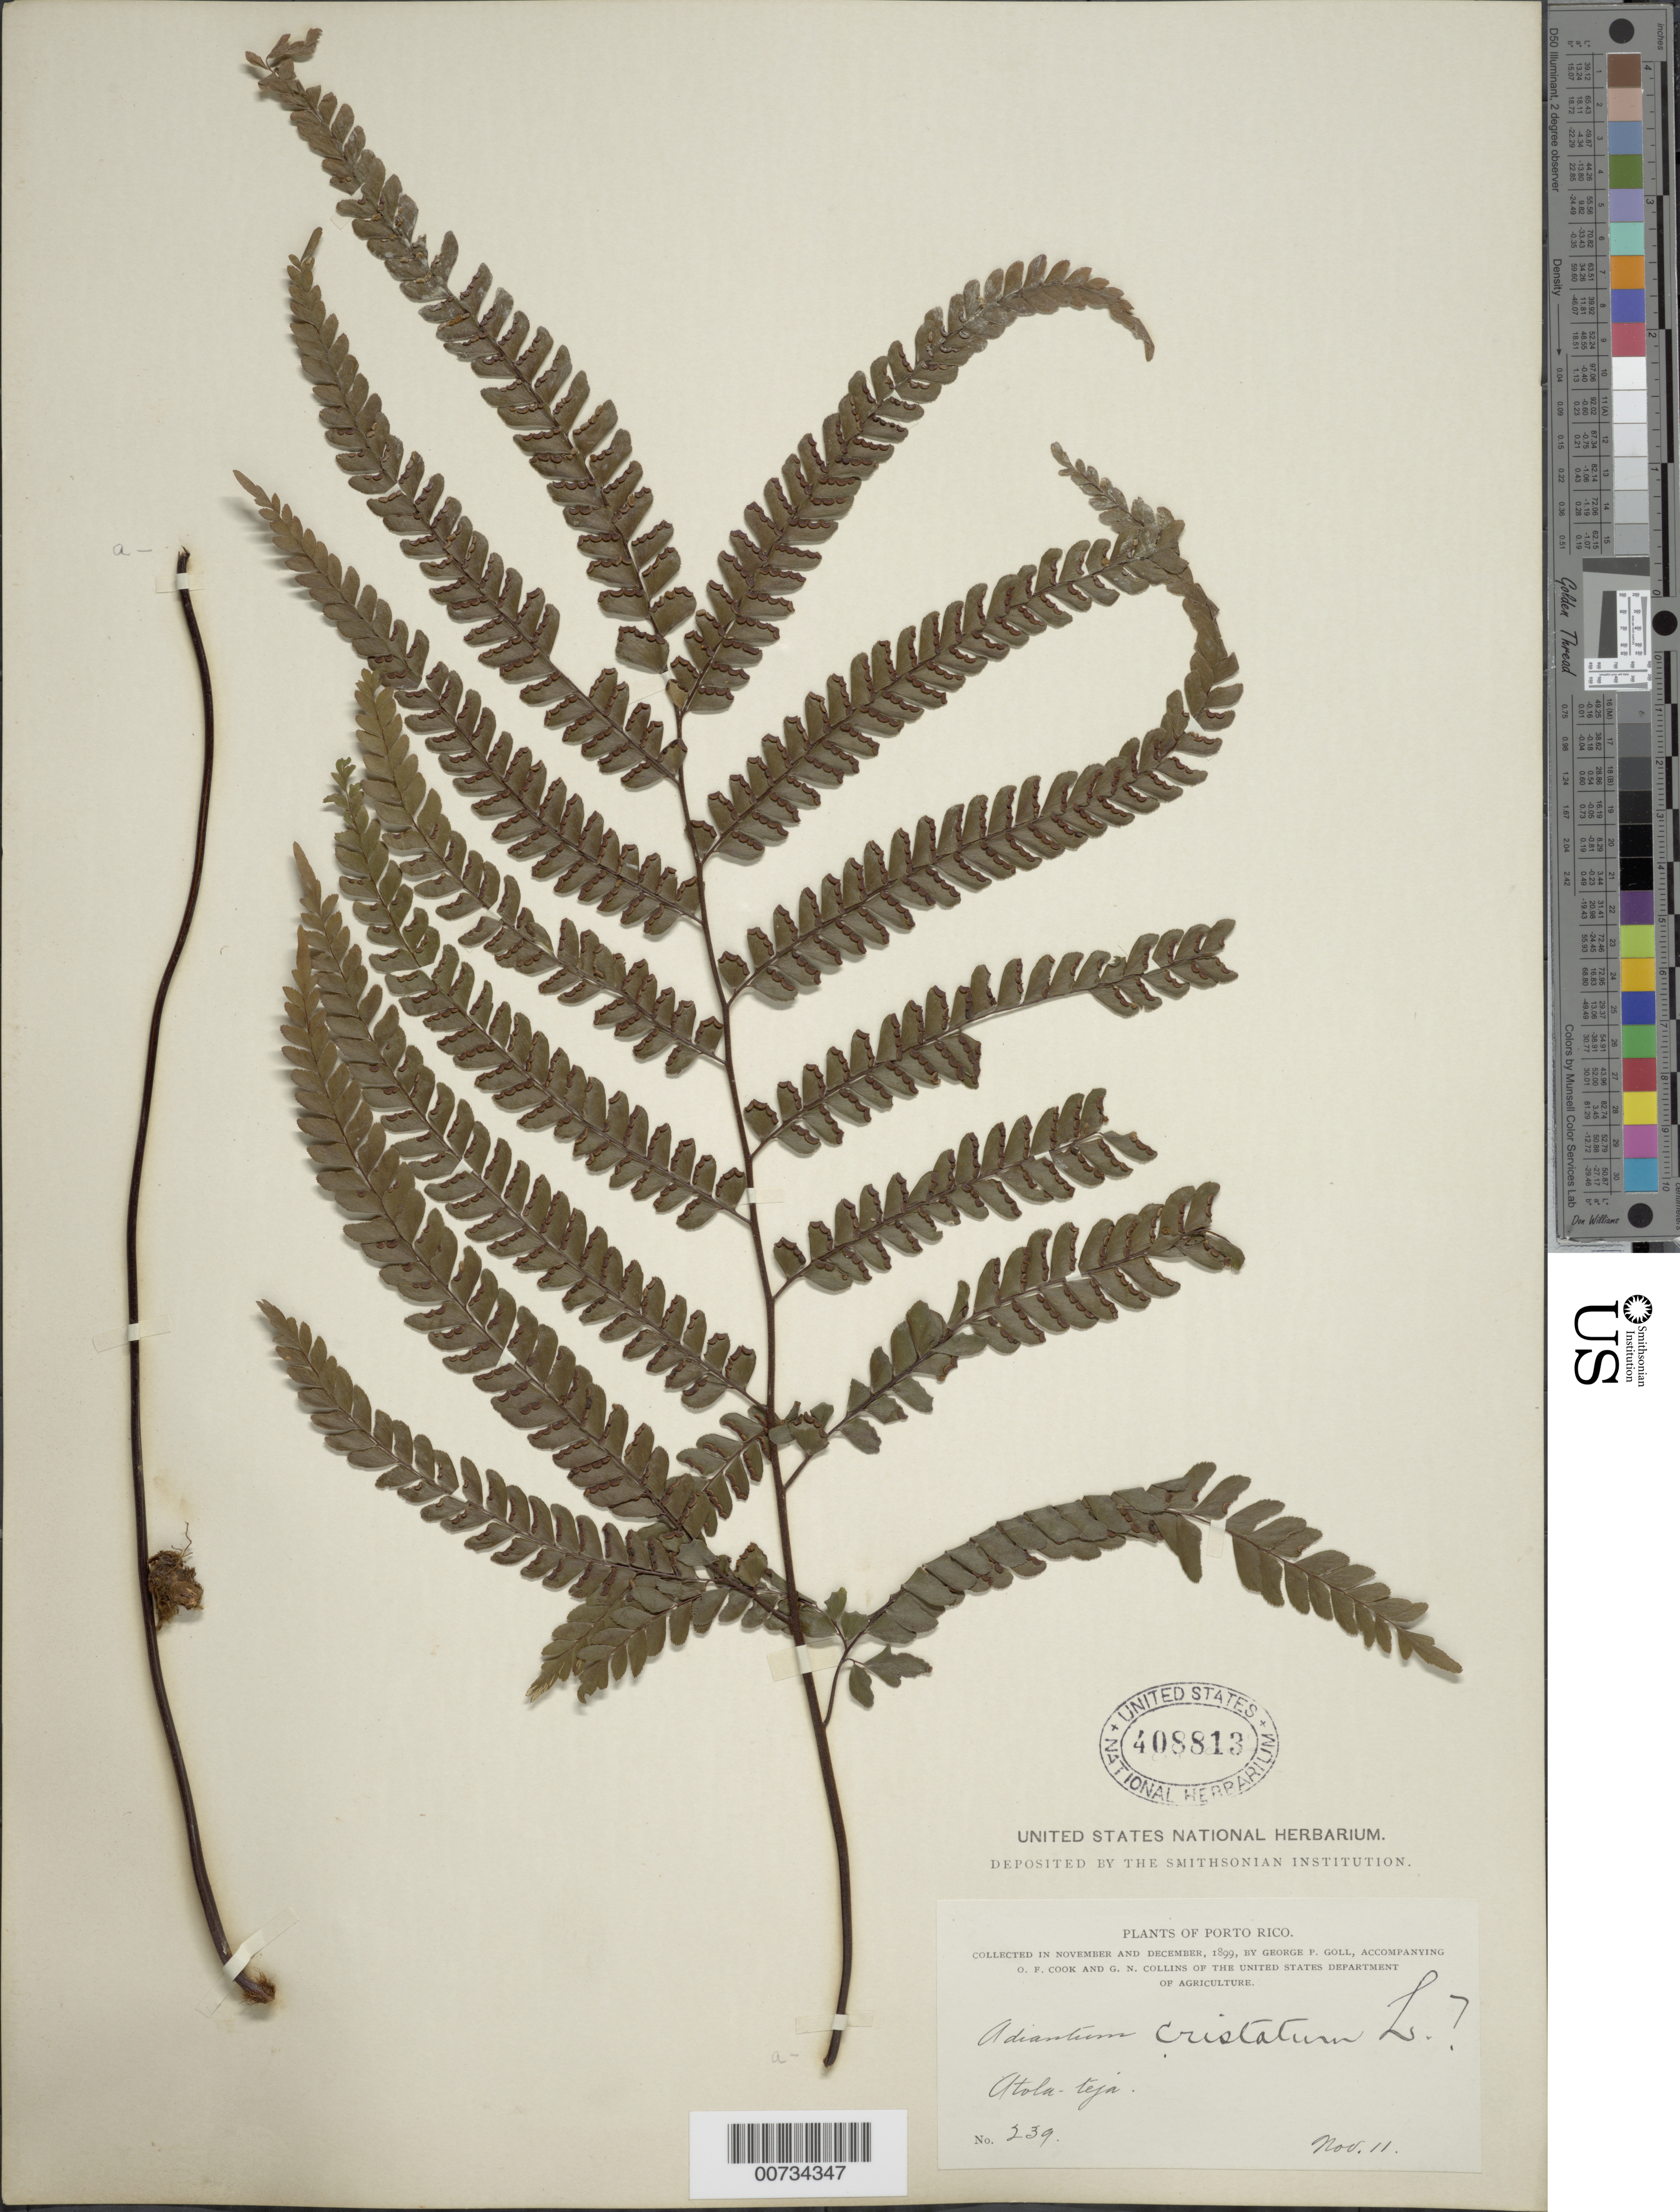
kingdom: Plantae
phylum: Tracheophyta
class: Polypodiopsida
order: Polypodiales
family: Pteridaceae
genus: Adiantum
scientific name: Adiantum pyramidale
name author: (L.) Willd.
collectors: G. Goll, O. F. Cook & G. N. Collins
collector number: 239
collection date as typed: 11 Nov 1899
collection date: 1899-11-11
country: Puerto Rico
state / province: Bayamón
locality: Hato Tejas.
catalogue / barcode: US 408813